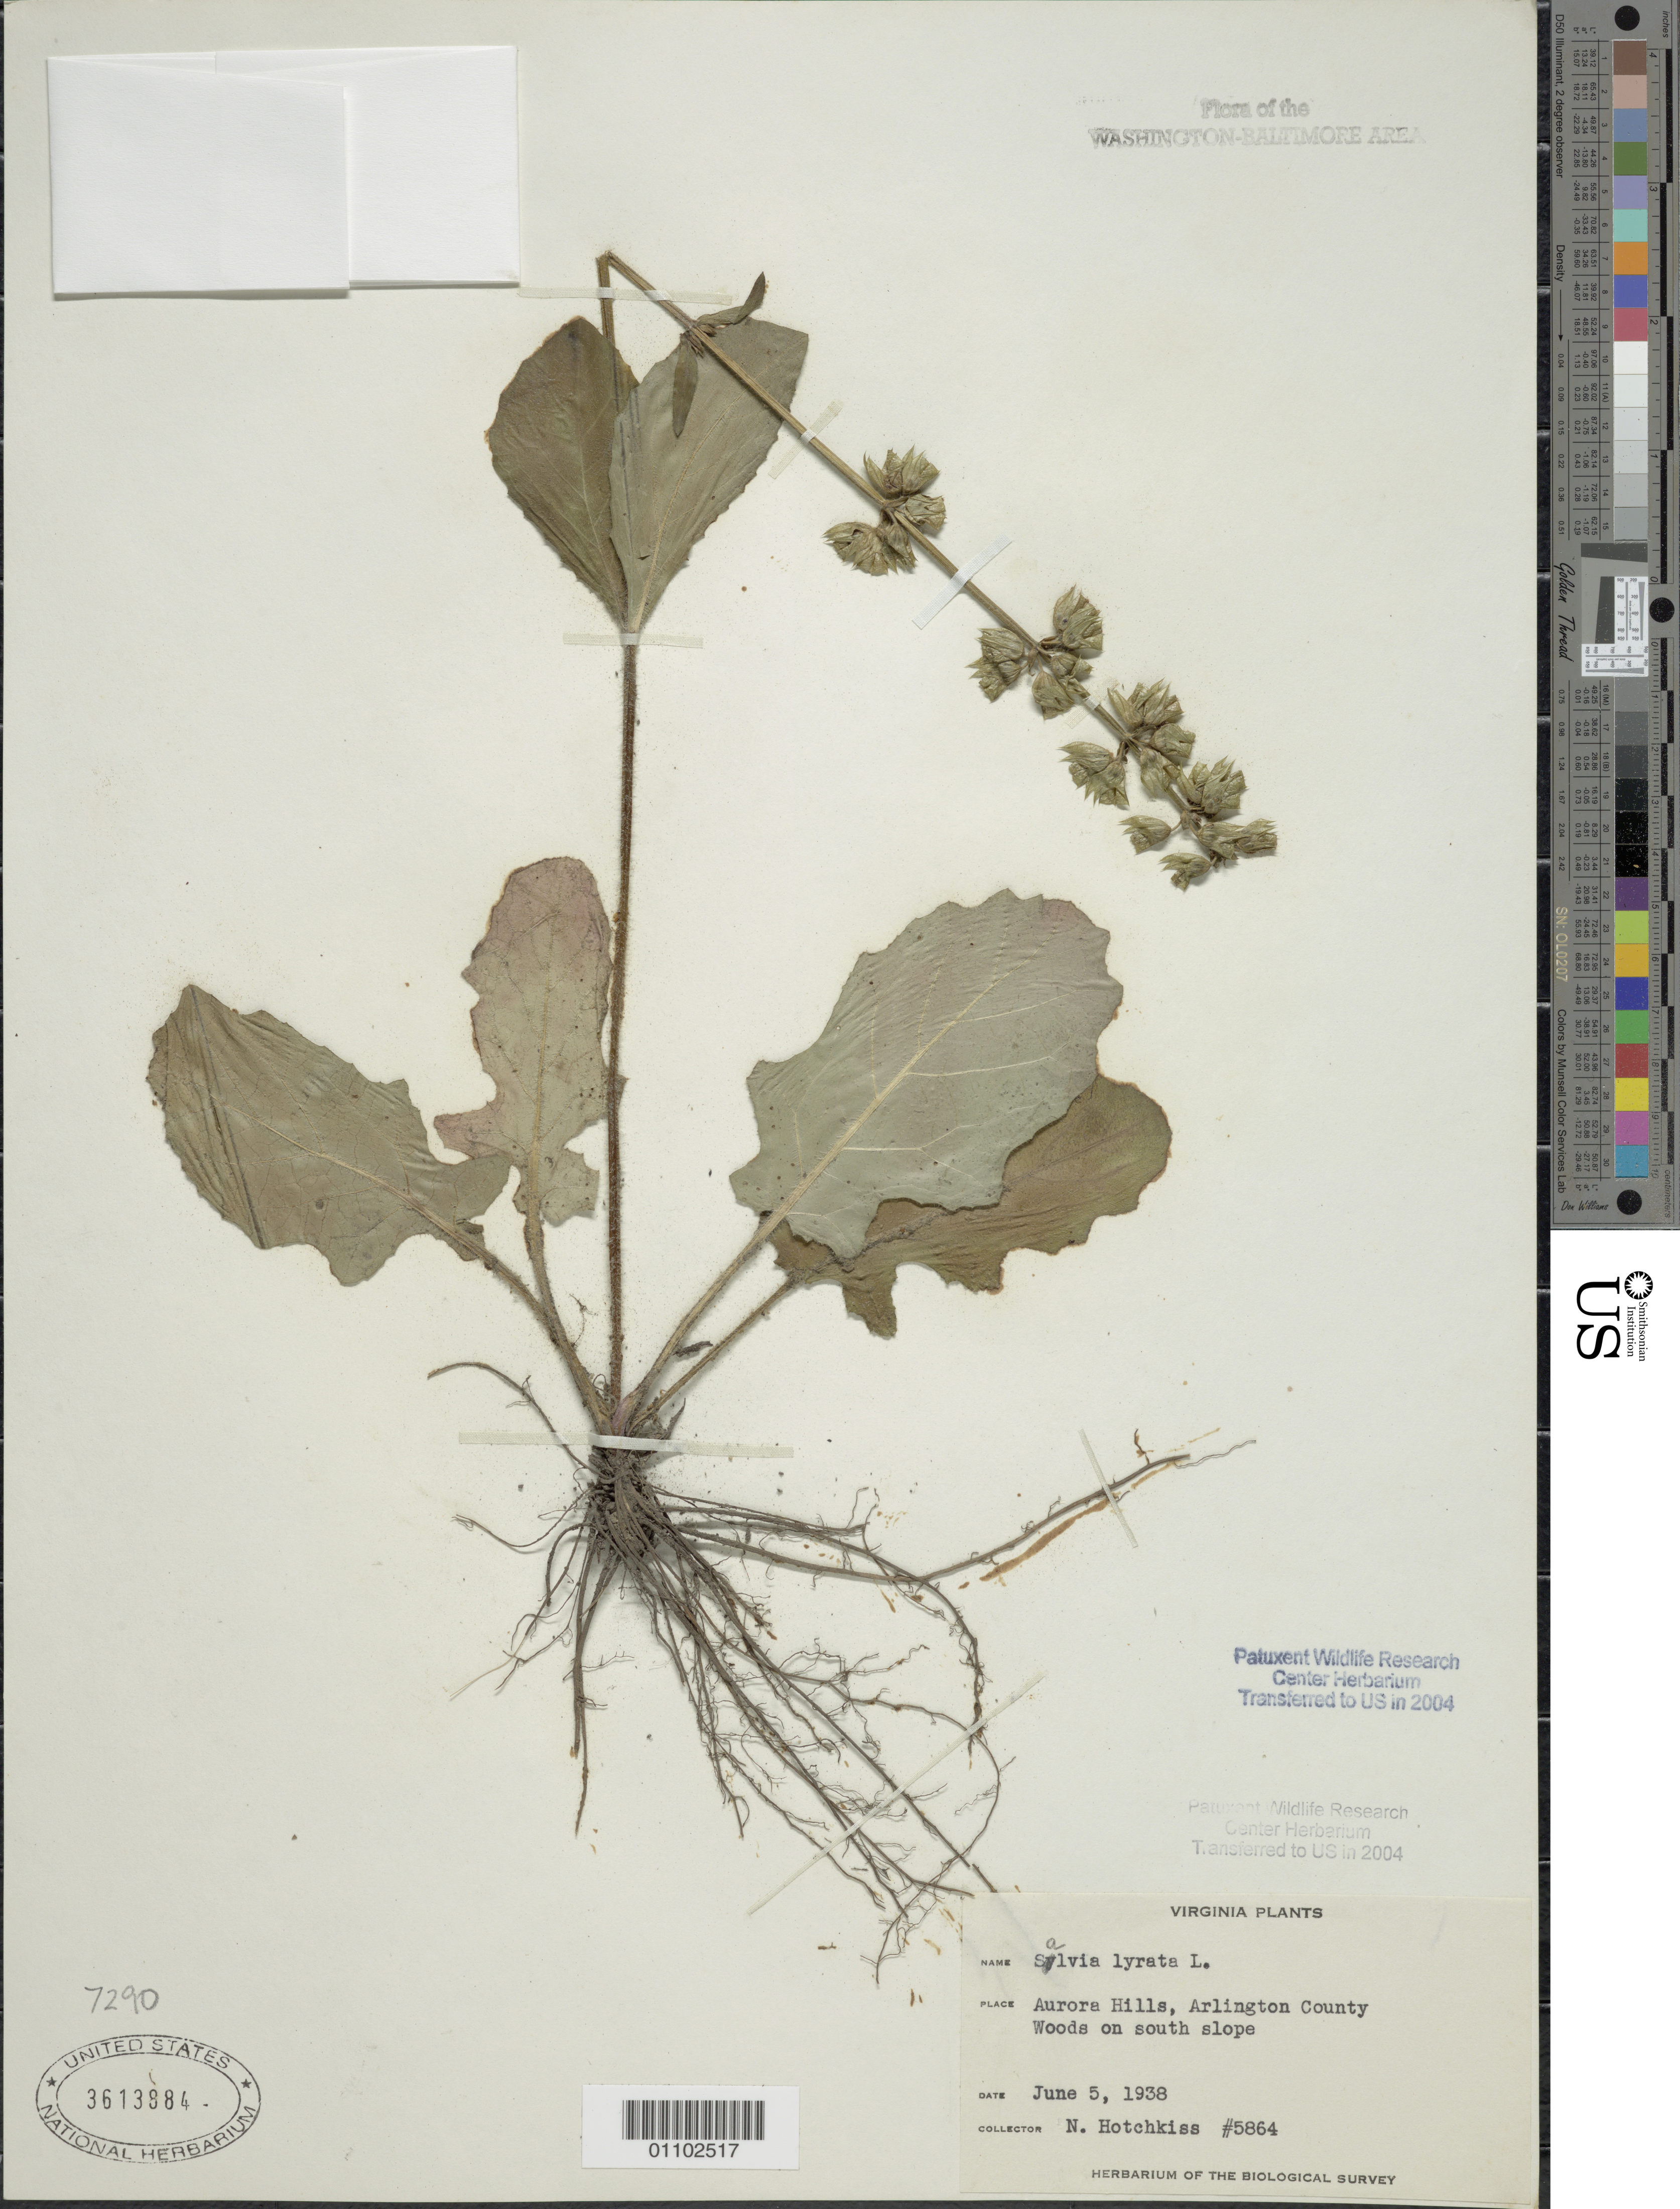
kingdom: Plantae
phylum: Tracheophyta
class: Magnoliopsida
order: Lamiales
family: Lamiaceae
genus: Salvia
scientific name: Salvia lyrata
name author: L.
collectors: N. Hotchkiss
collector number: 5864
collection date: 1938-06-05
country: United States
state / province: Virginia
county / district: Arlington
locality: Aurora Hills, on south slope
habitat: Woods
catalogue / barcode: US 3613884